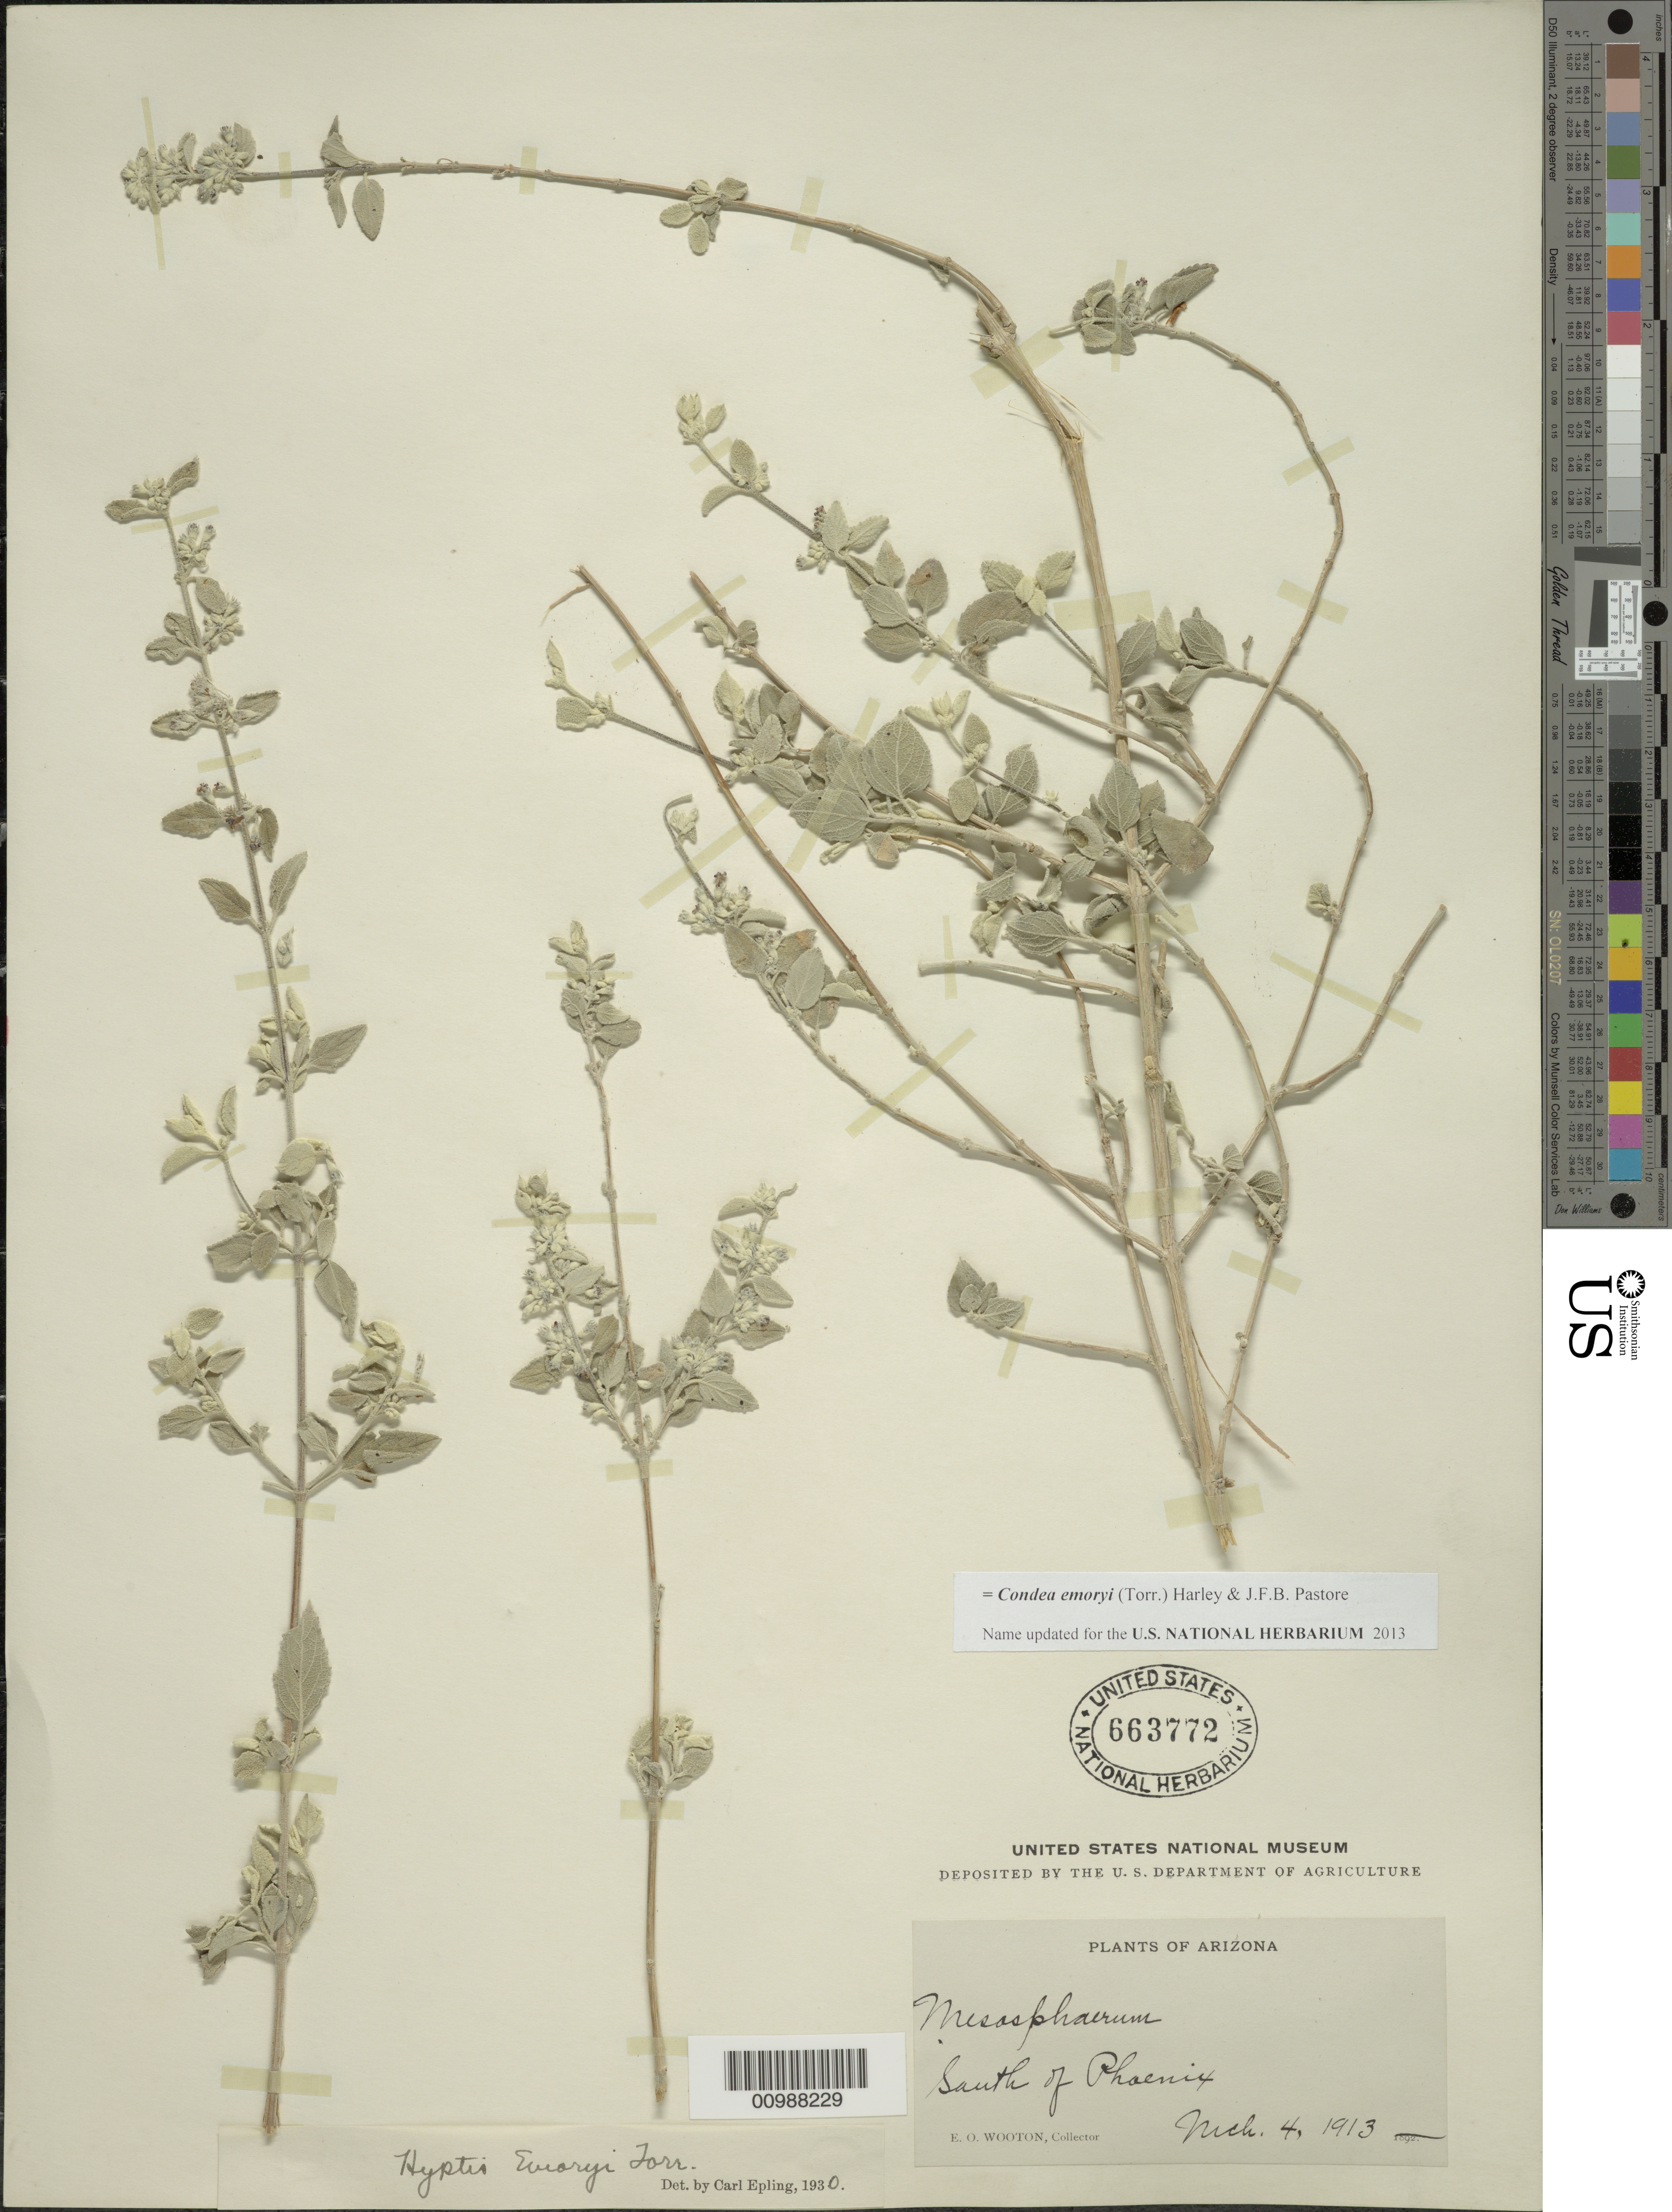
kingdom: Plantae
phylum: Tracheophyta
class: Magnoliopsida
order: Lamiales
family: Lamiaceae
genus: Condea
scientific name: Condea emoryi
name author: (Torr.) Harley & J.F.B. Pastore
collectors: E. O. Wooton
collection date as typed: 04 Mar 1913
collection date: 1913-03-04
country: United States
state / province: Arizona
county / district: Maricopa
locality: South of Phoenix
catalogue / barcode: US 663772